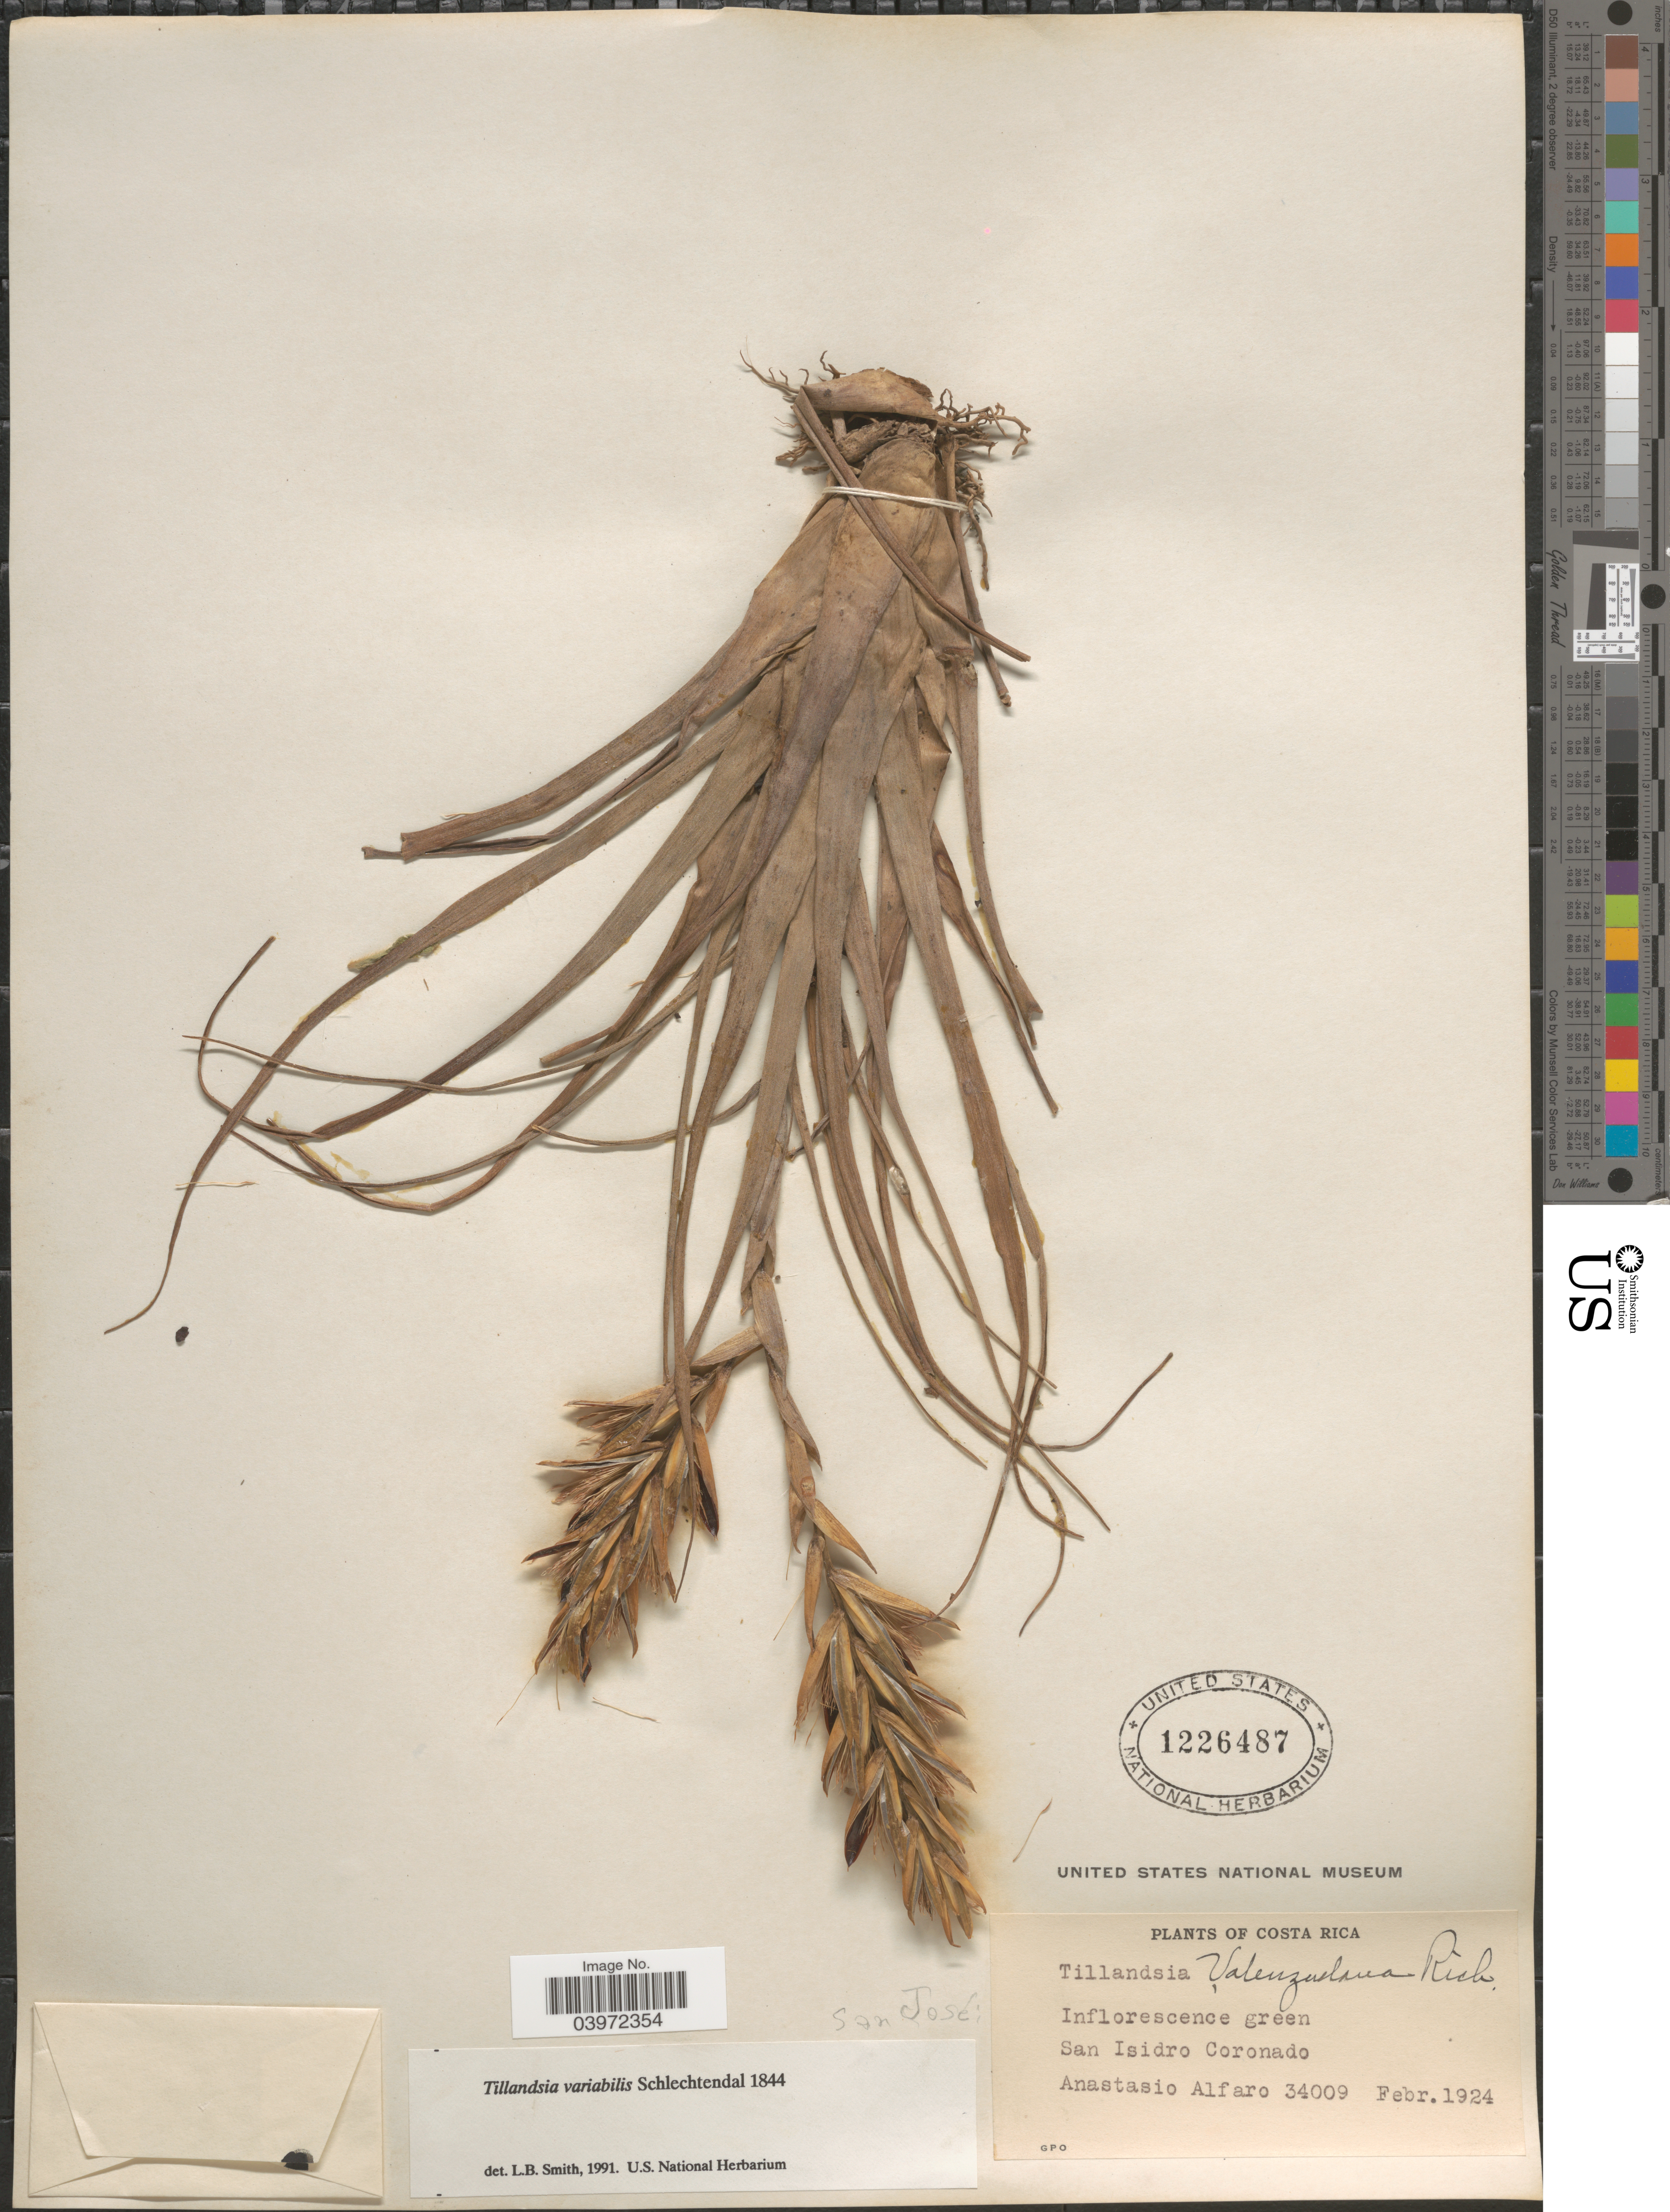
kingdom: Plantae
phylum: Tracheophyta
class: Liliopsida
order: Poales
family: Bromeliaceae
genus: Tillandsia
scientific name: Tillandsia variabilis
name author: Schltdl.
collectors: A. Alfaro Gonzalez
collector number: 34009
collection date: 1924-02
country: Costa Rica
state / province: San José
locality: San Isidro Coronado.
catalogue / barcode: US 1226487